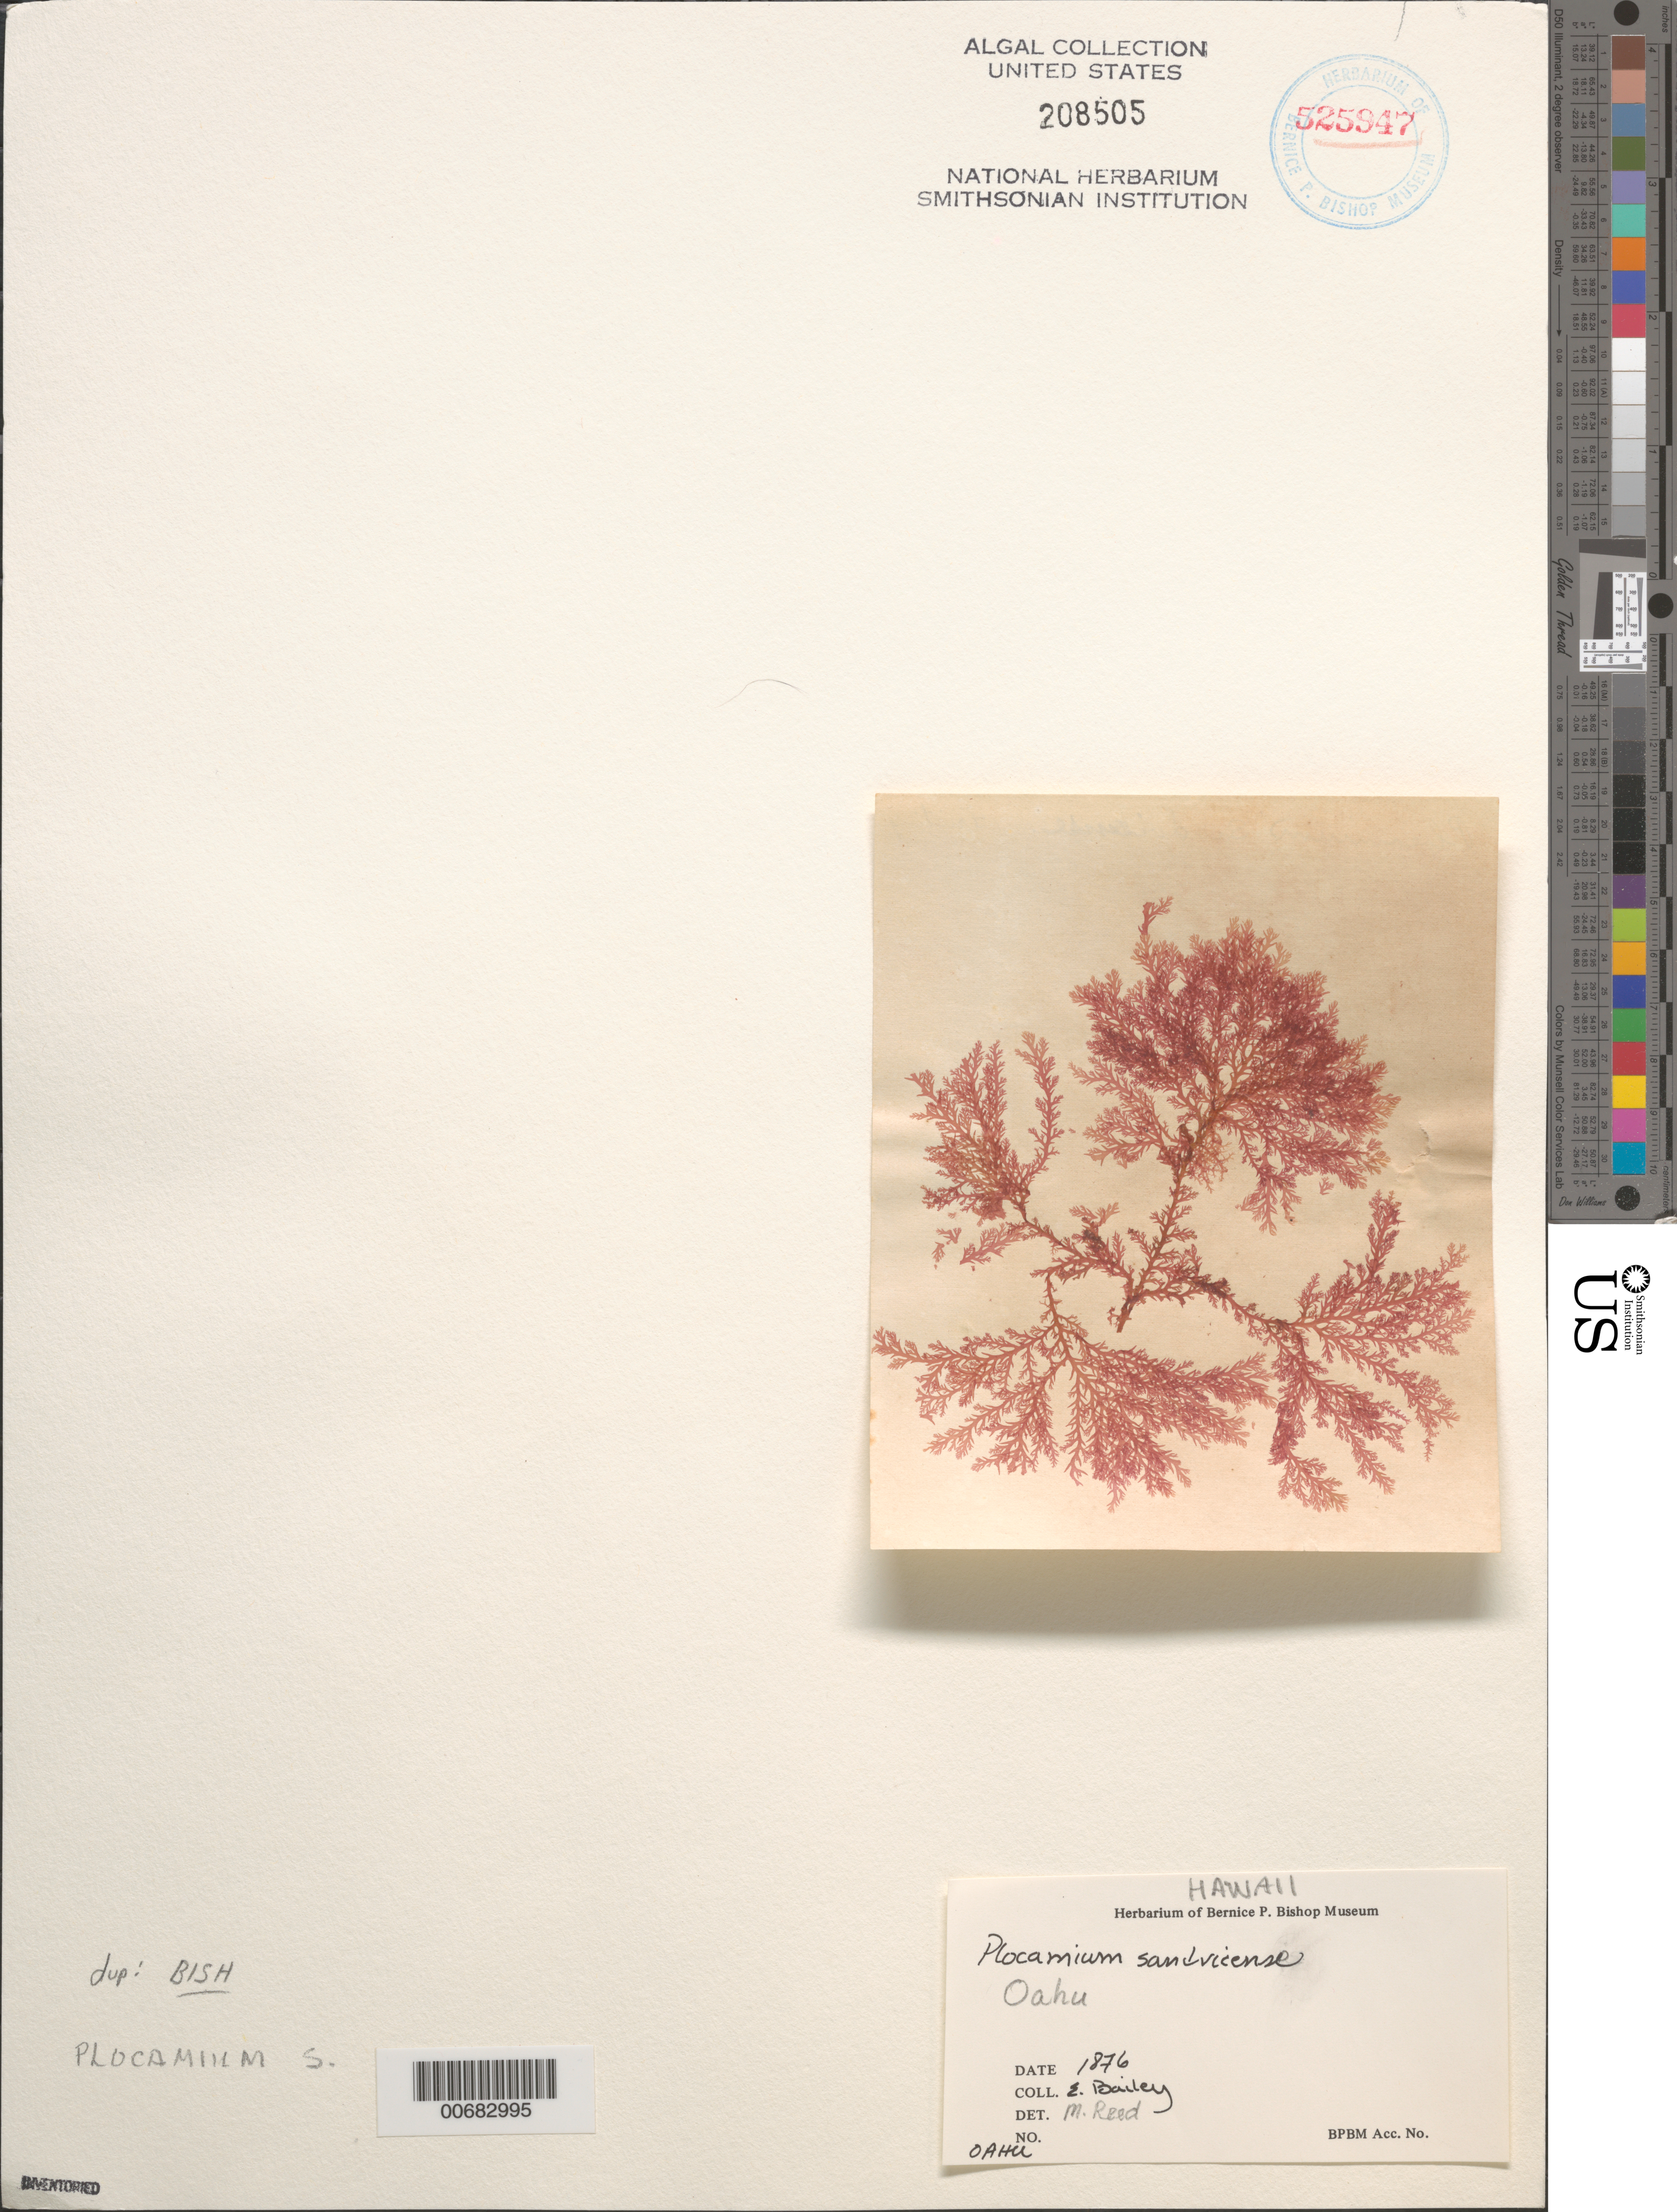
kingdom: Plantae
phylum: Rhodophyta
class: Florideophyceae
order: Plocamiales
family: Plocamiaceae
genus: Plocamium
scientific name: Plocamium sandvicense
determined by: Reed, Minnie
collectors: E. Bailey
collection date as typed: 1876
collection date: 1876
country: United States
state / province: Hawaii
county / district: Honolulu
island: Oahu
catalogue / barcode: US 208505